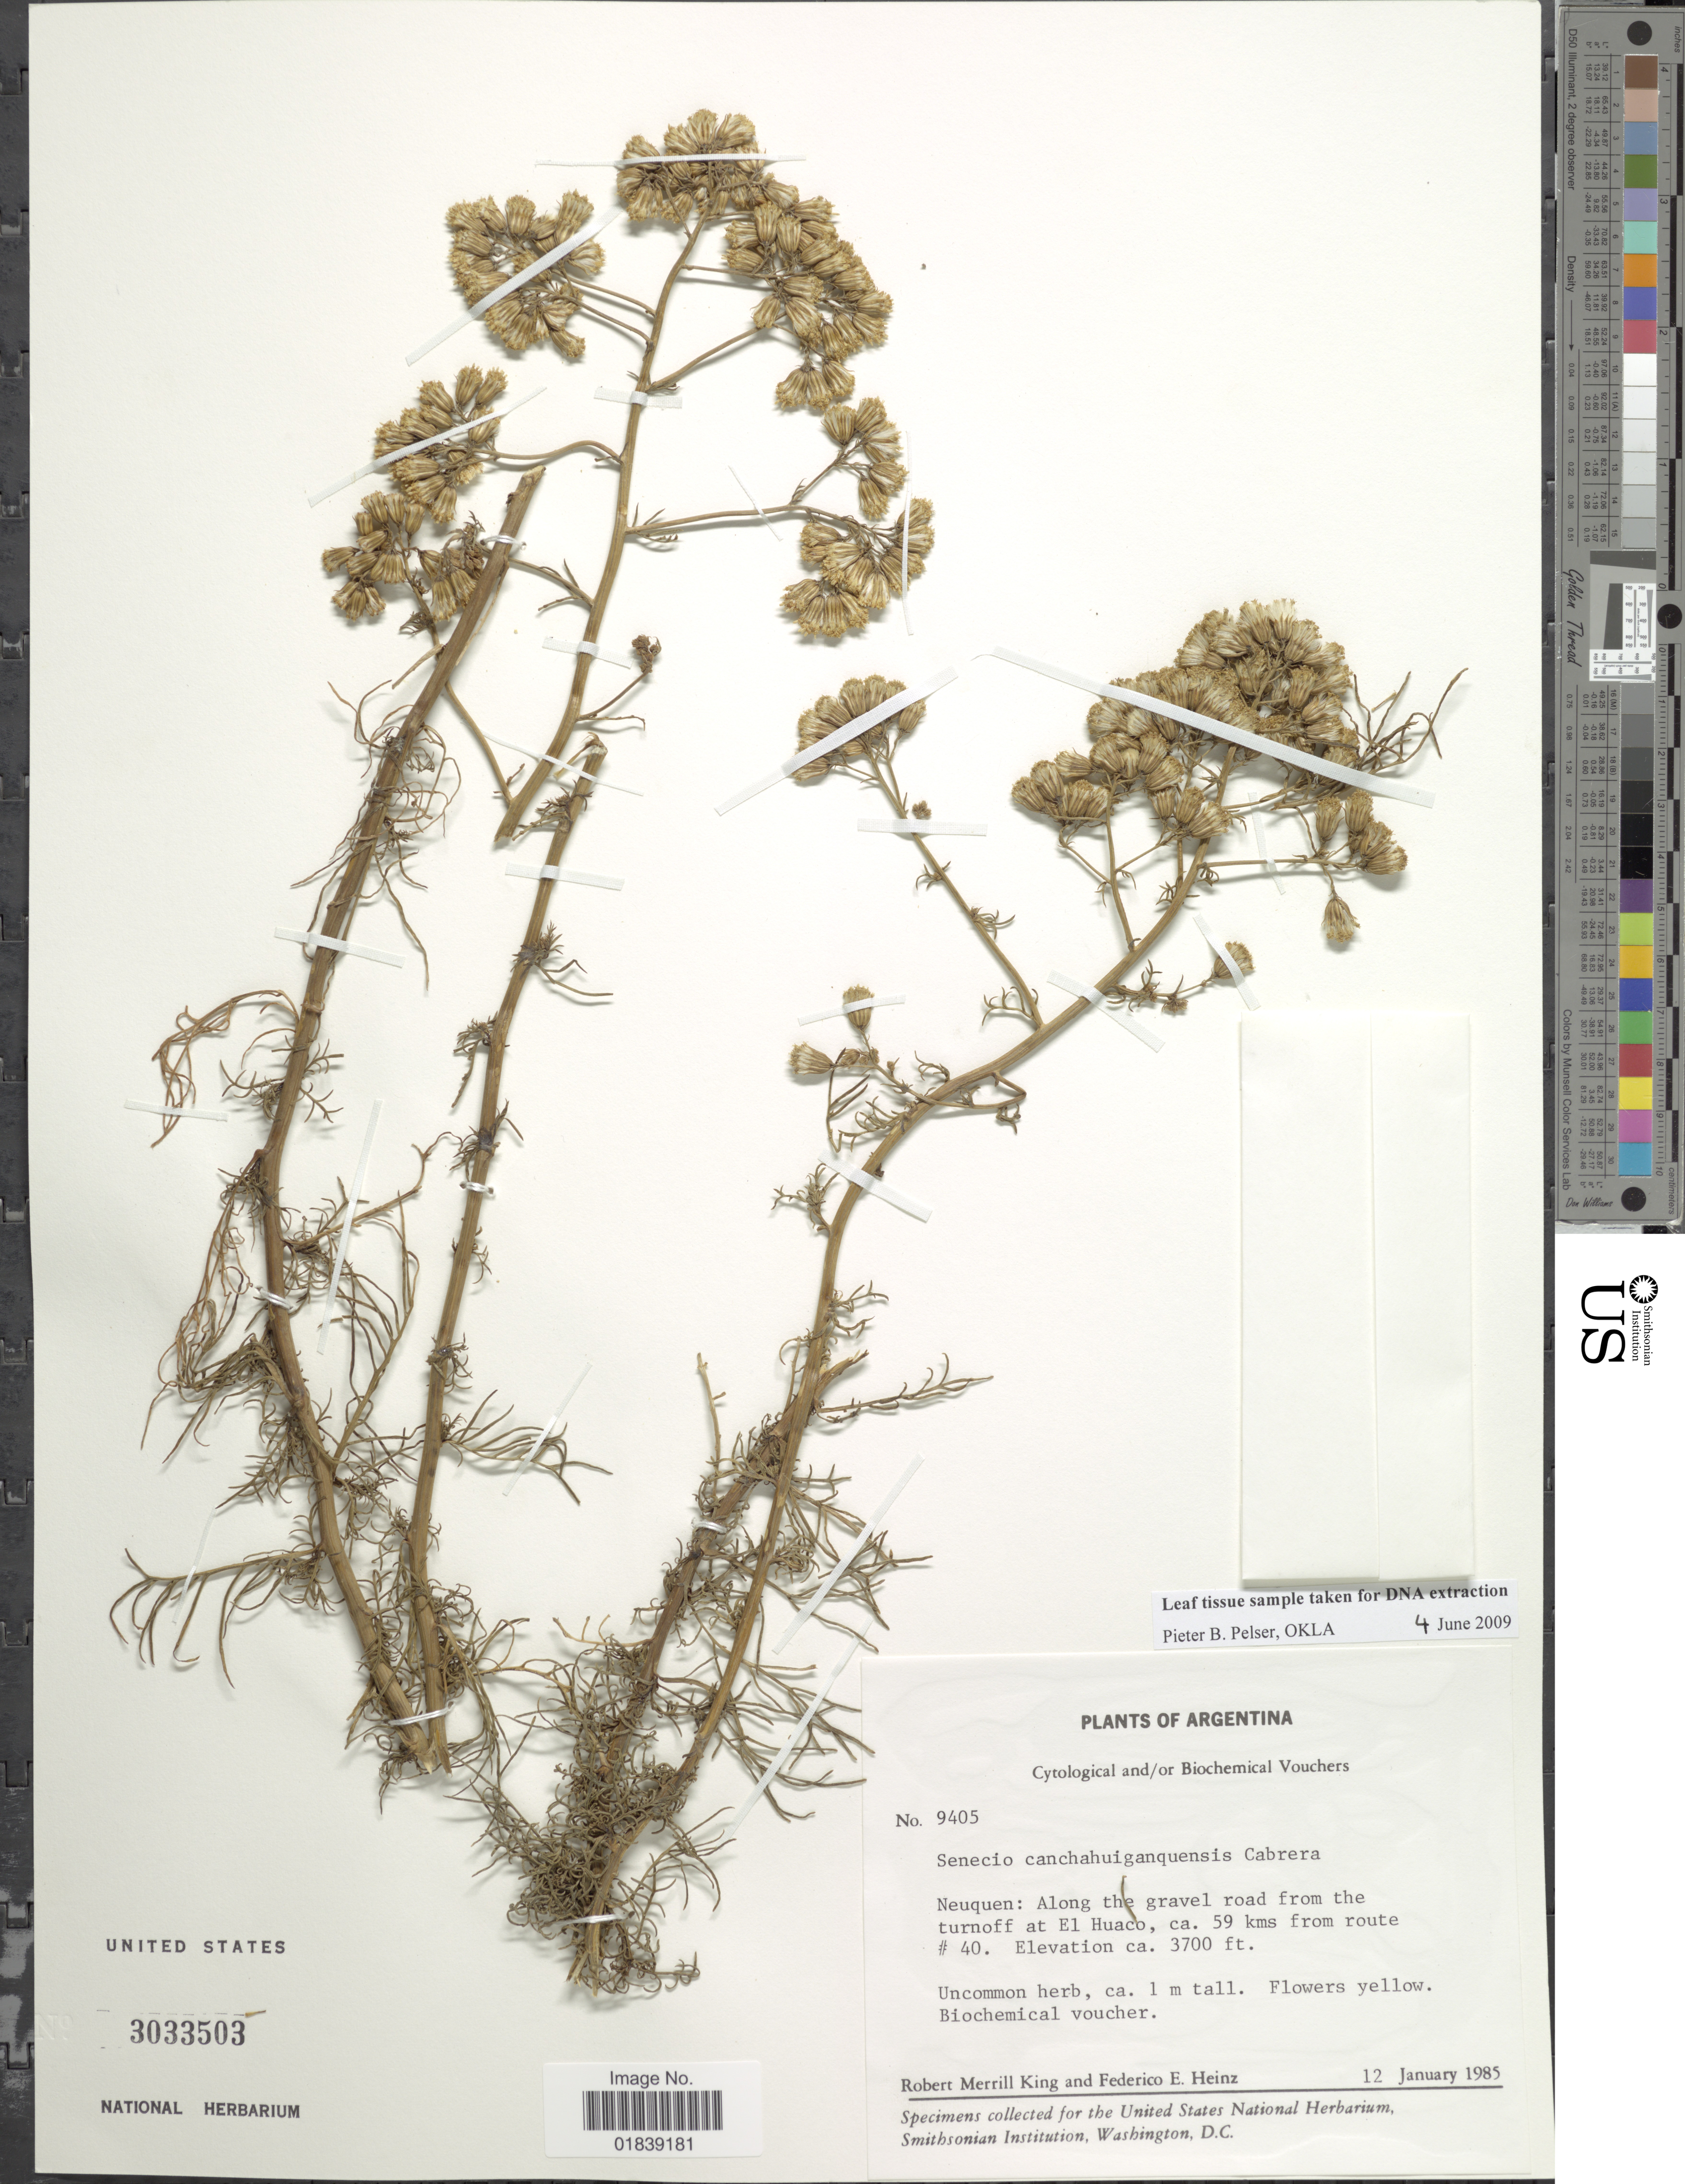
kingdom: Plantae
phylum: Tracheophyta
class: Magnoliopsida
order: Asterales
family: Asteraceae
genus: Senecio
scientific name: Senecio canchahuinganquensis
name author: Cabrera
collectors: R. M. King & F. Heinz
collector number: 9405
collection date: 1985-01-12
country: Argentina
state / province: Neuquen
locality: Along the gravel road from the turnoff at El Huaco, ca 59 kms from route # 40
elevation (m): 1128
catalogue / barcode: US 3033503